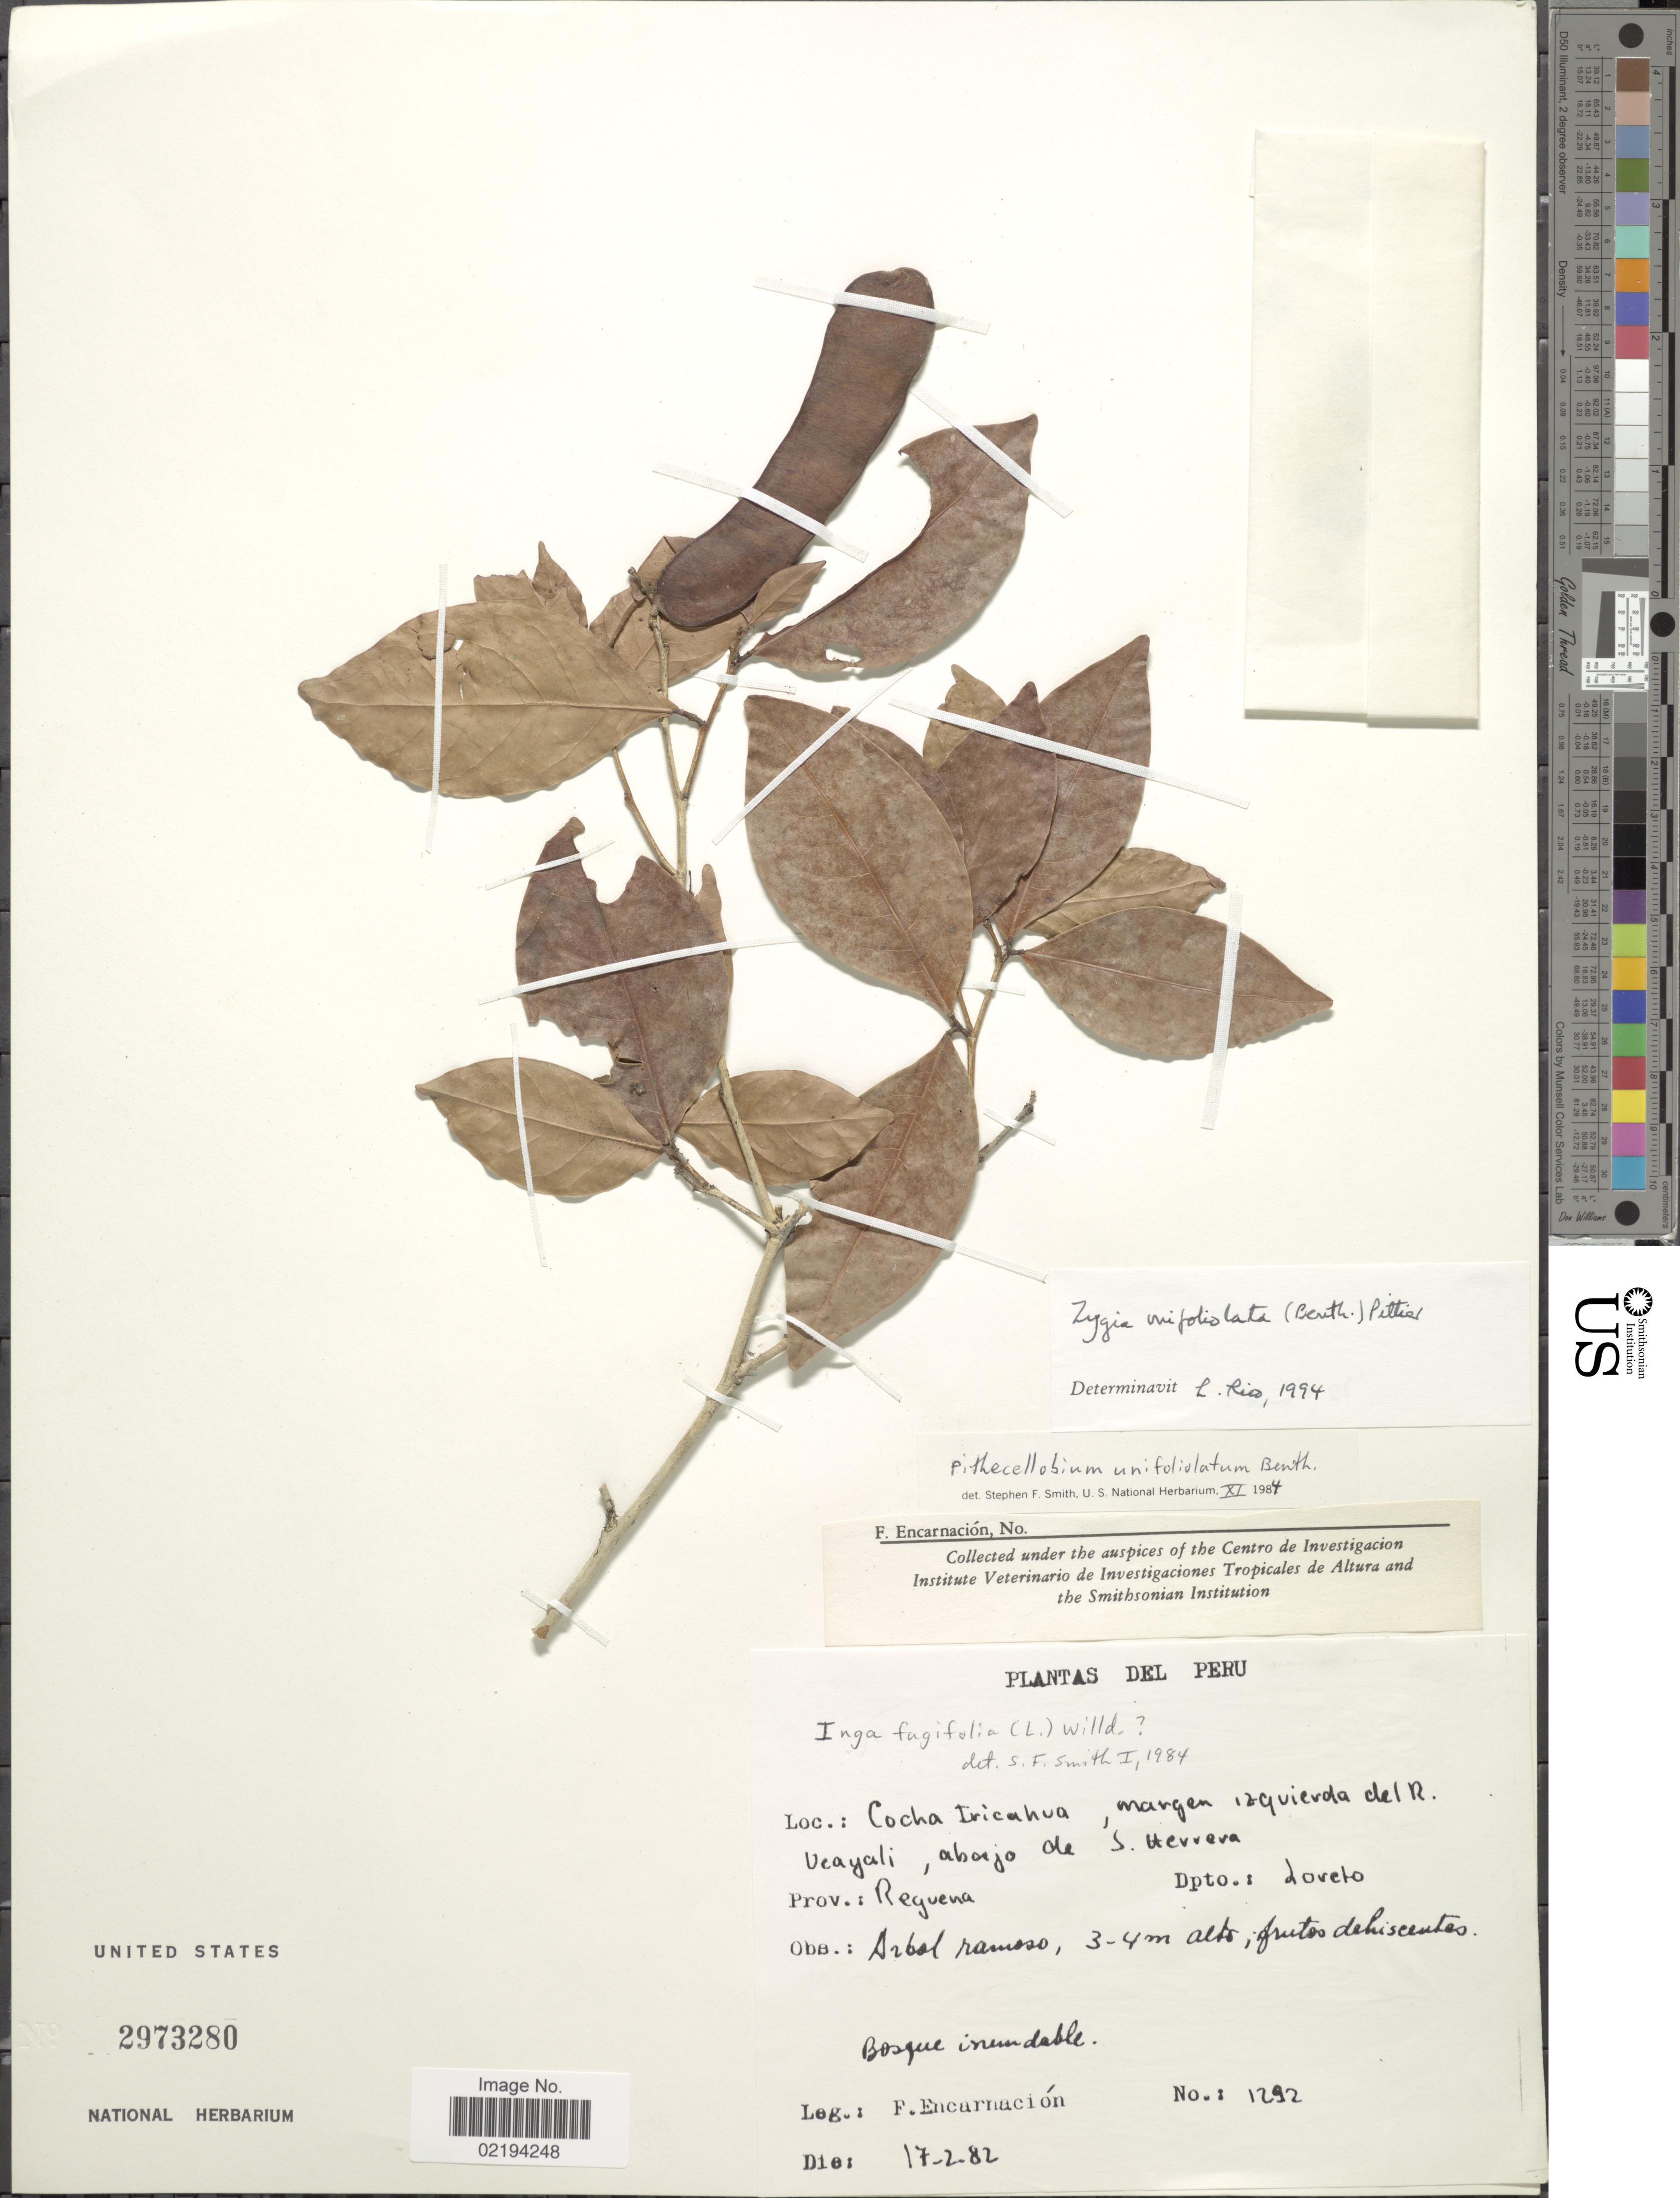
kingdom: Plantae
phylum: Tracheophyta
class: Magnoliopsida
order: Fabales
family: Fabaceae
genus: Zygia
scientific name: Zygia unifoliolata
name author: (Benth.) Pittier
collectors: F. Encarnación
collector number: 1292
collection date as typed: Transcribed d/m/y: 17/2/82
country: Peru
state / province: Loreto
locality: Cocha Iricahua, margen izquierda del R. Ucayali, abajo de S. Herrera, Prov. Reguena.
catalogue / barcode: US 2973280